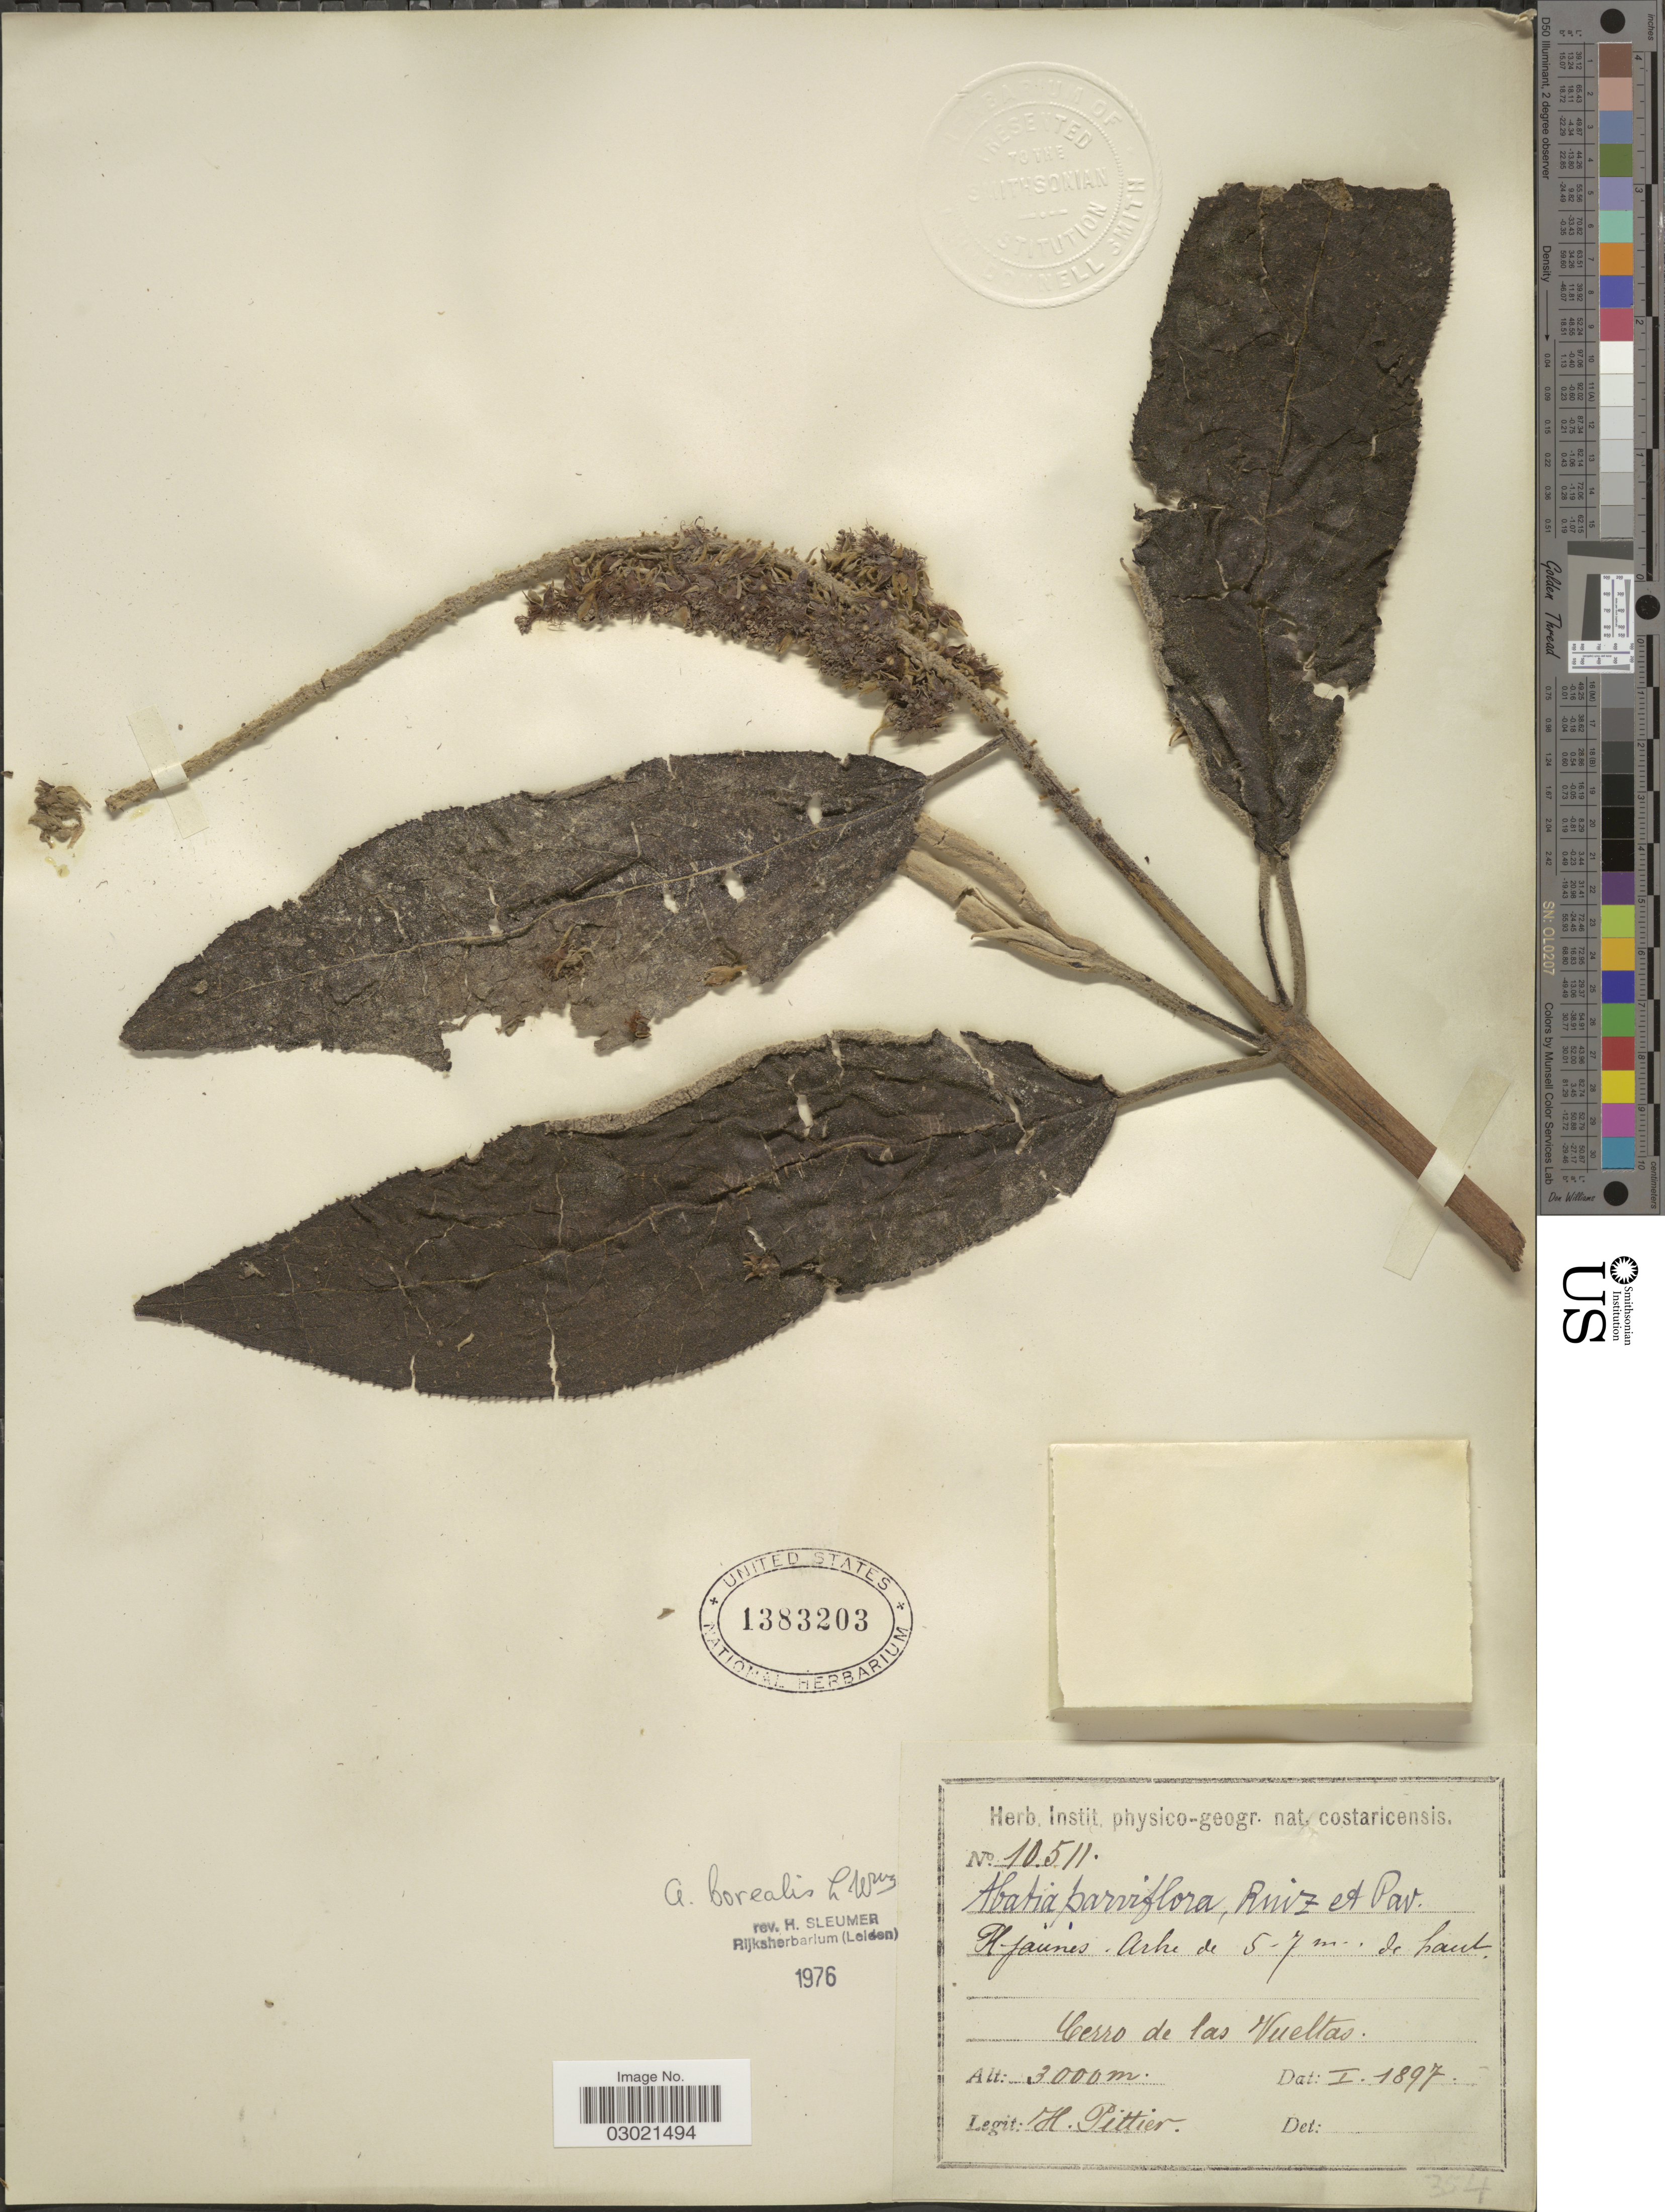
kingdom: Plantae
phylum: Tracheophyta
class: Magnoliopsida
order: Malpighiales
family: Salicaceae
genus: Abatia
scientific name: Abatia parviflora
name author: Ruiz & Pav.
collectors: H. F. Pittier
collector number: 10511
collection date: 1897-01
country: Costa Rica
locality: Cerro de las Vueltas.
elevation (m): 3000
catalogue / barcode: US 1383203